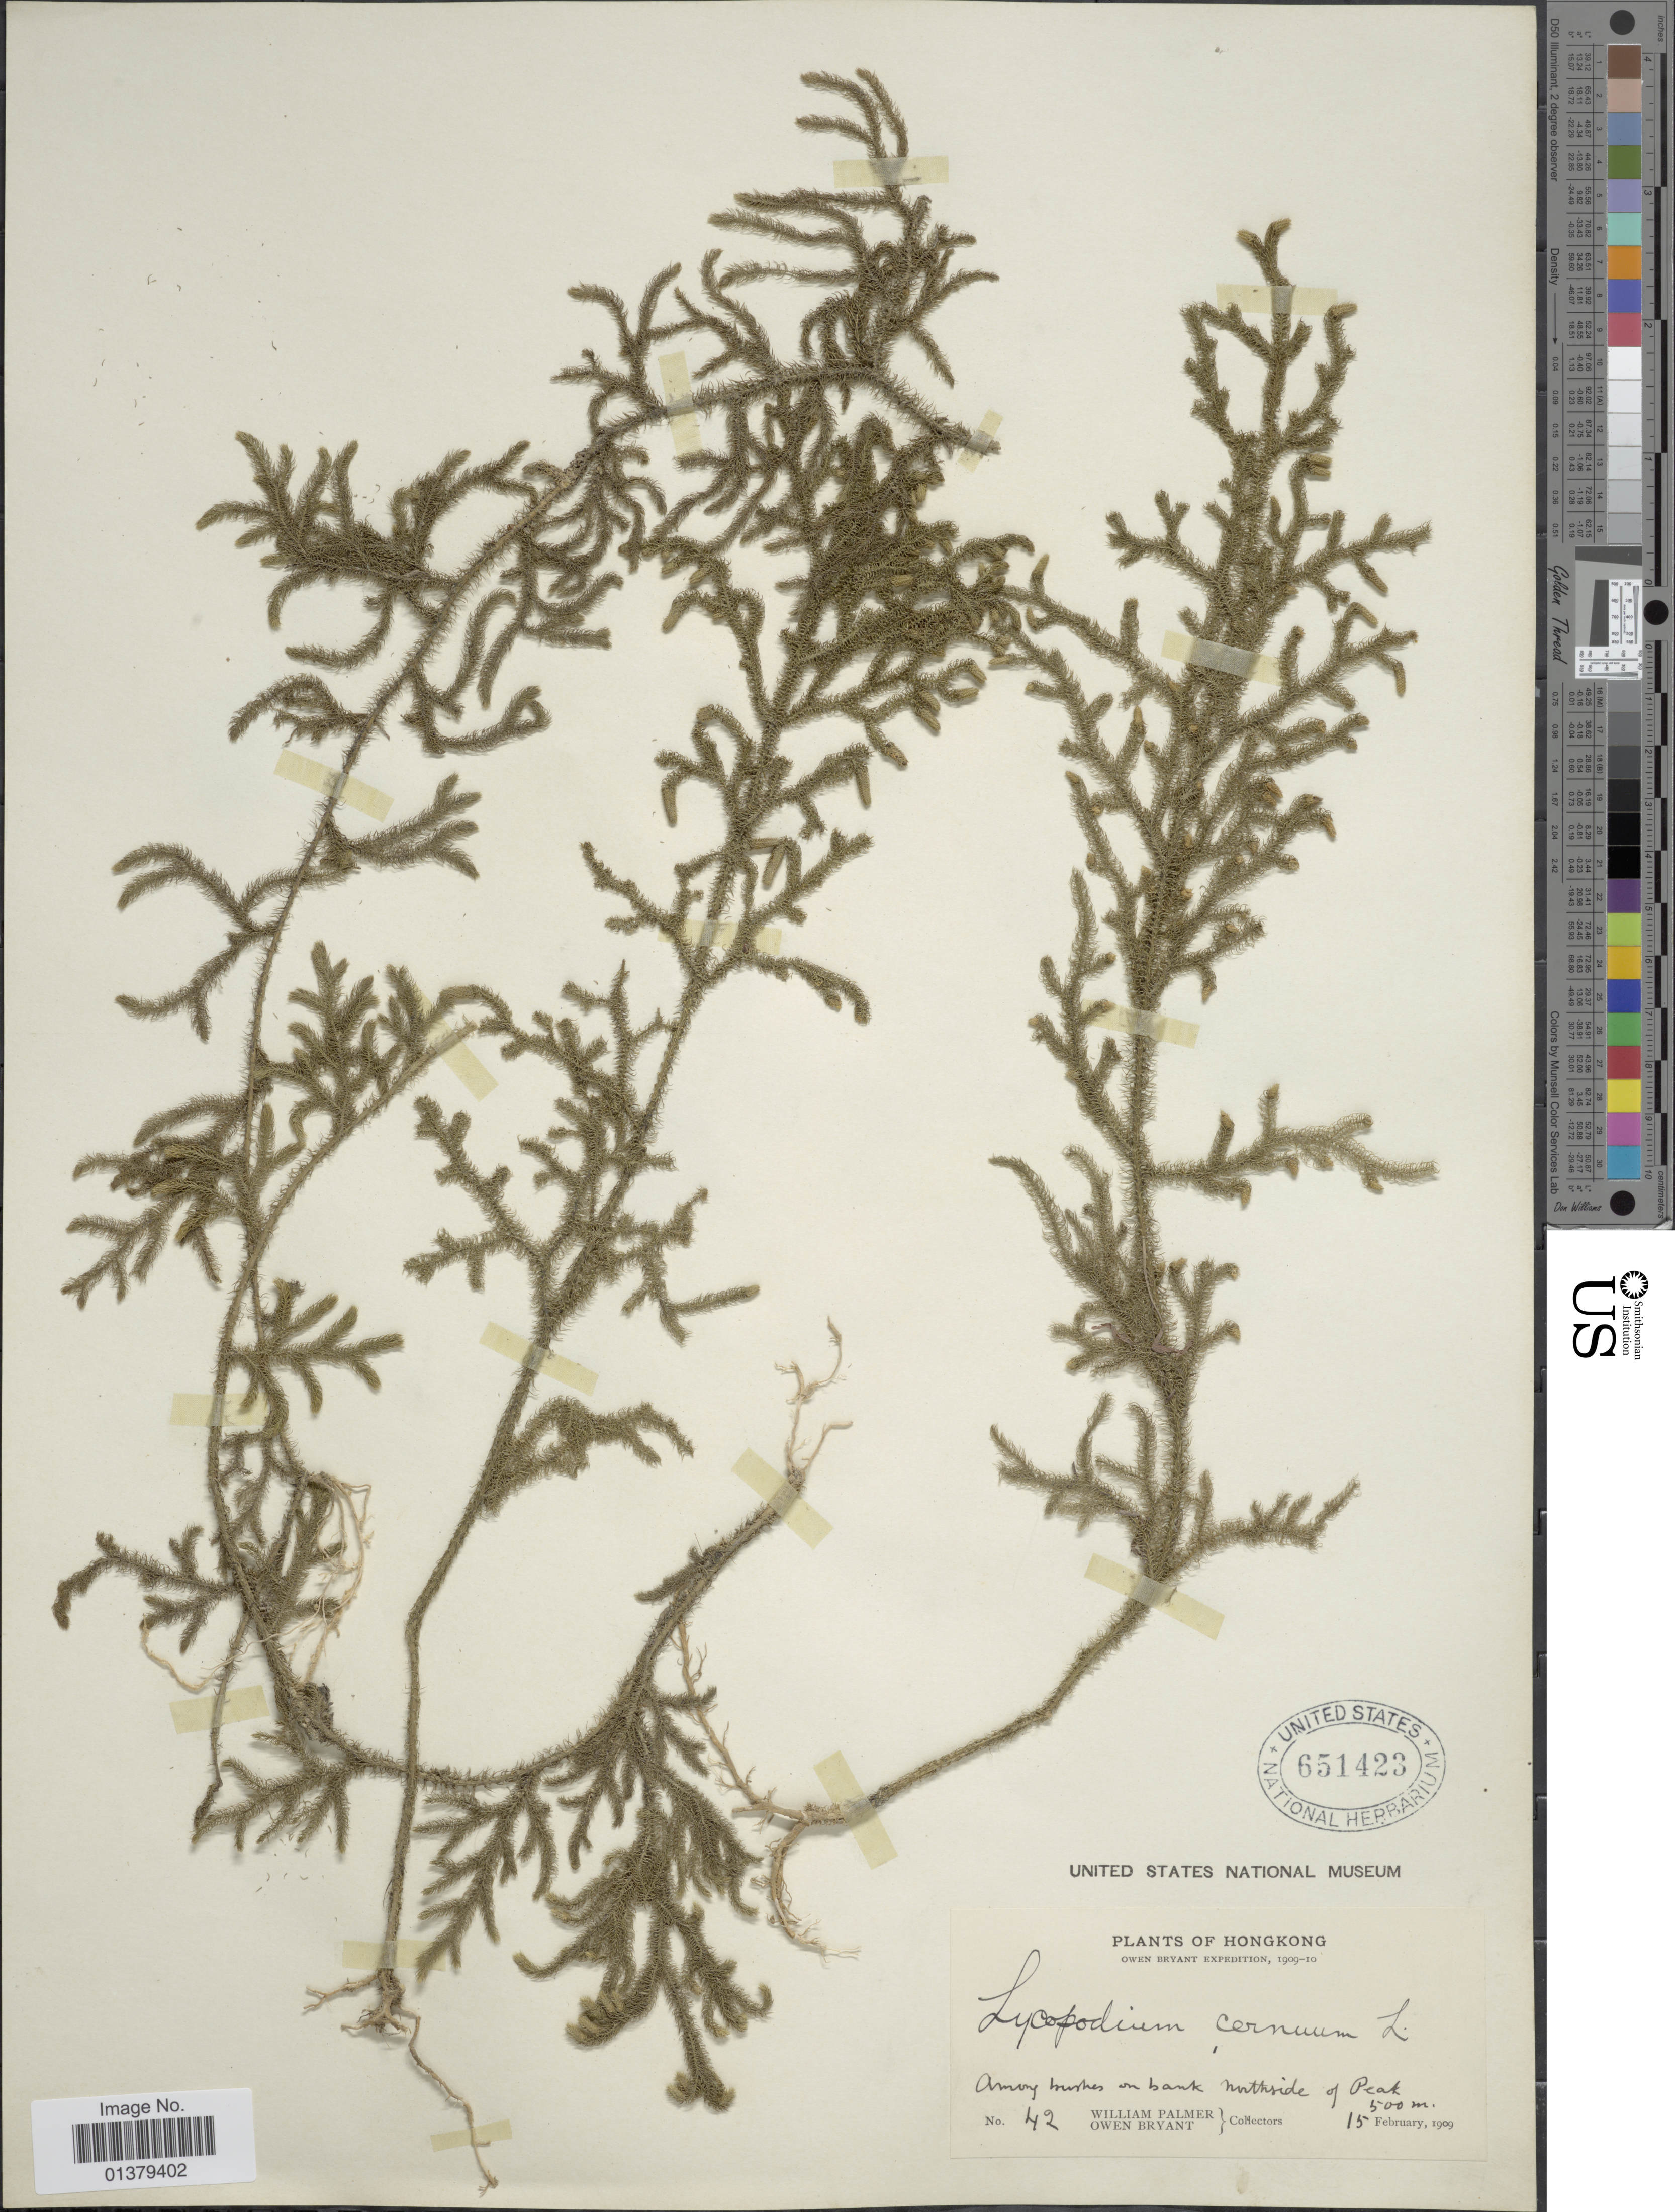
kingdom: Plantae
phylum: Tracheophyta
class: Lycopodiopsida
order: Lycopodiales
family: Lycopodiaceae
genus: Palhinhaea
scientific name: Palhinhaea cernua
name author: (L.) Vasc. & Franco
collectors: W. Palmer & O. Bryant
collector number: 42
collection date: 1909-02-15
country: China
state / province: Hong Kong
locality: Among bushes on bank northside of Peak, 500m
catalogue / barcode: US 651423